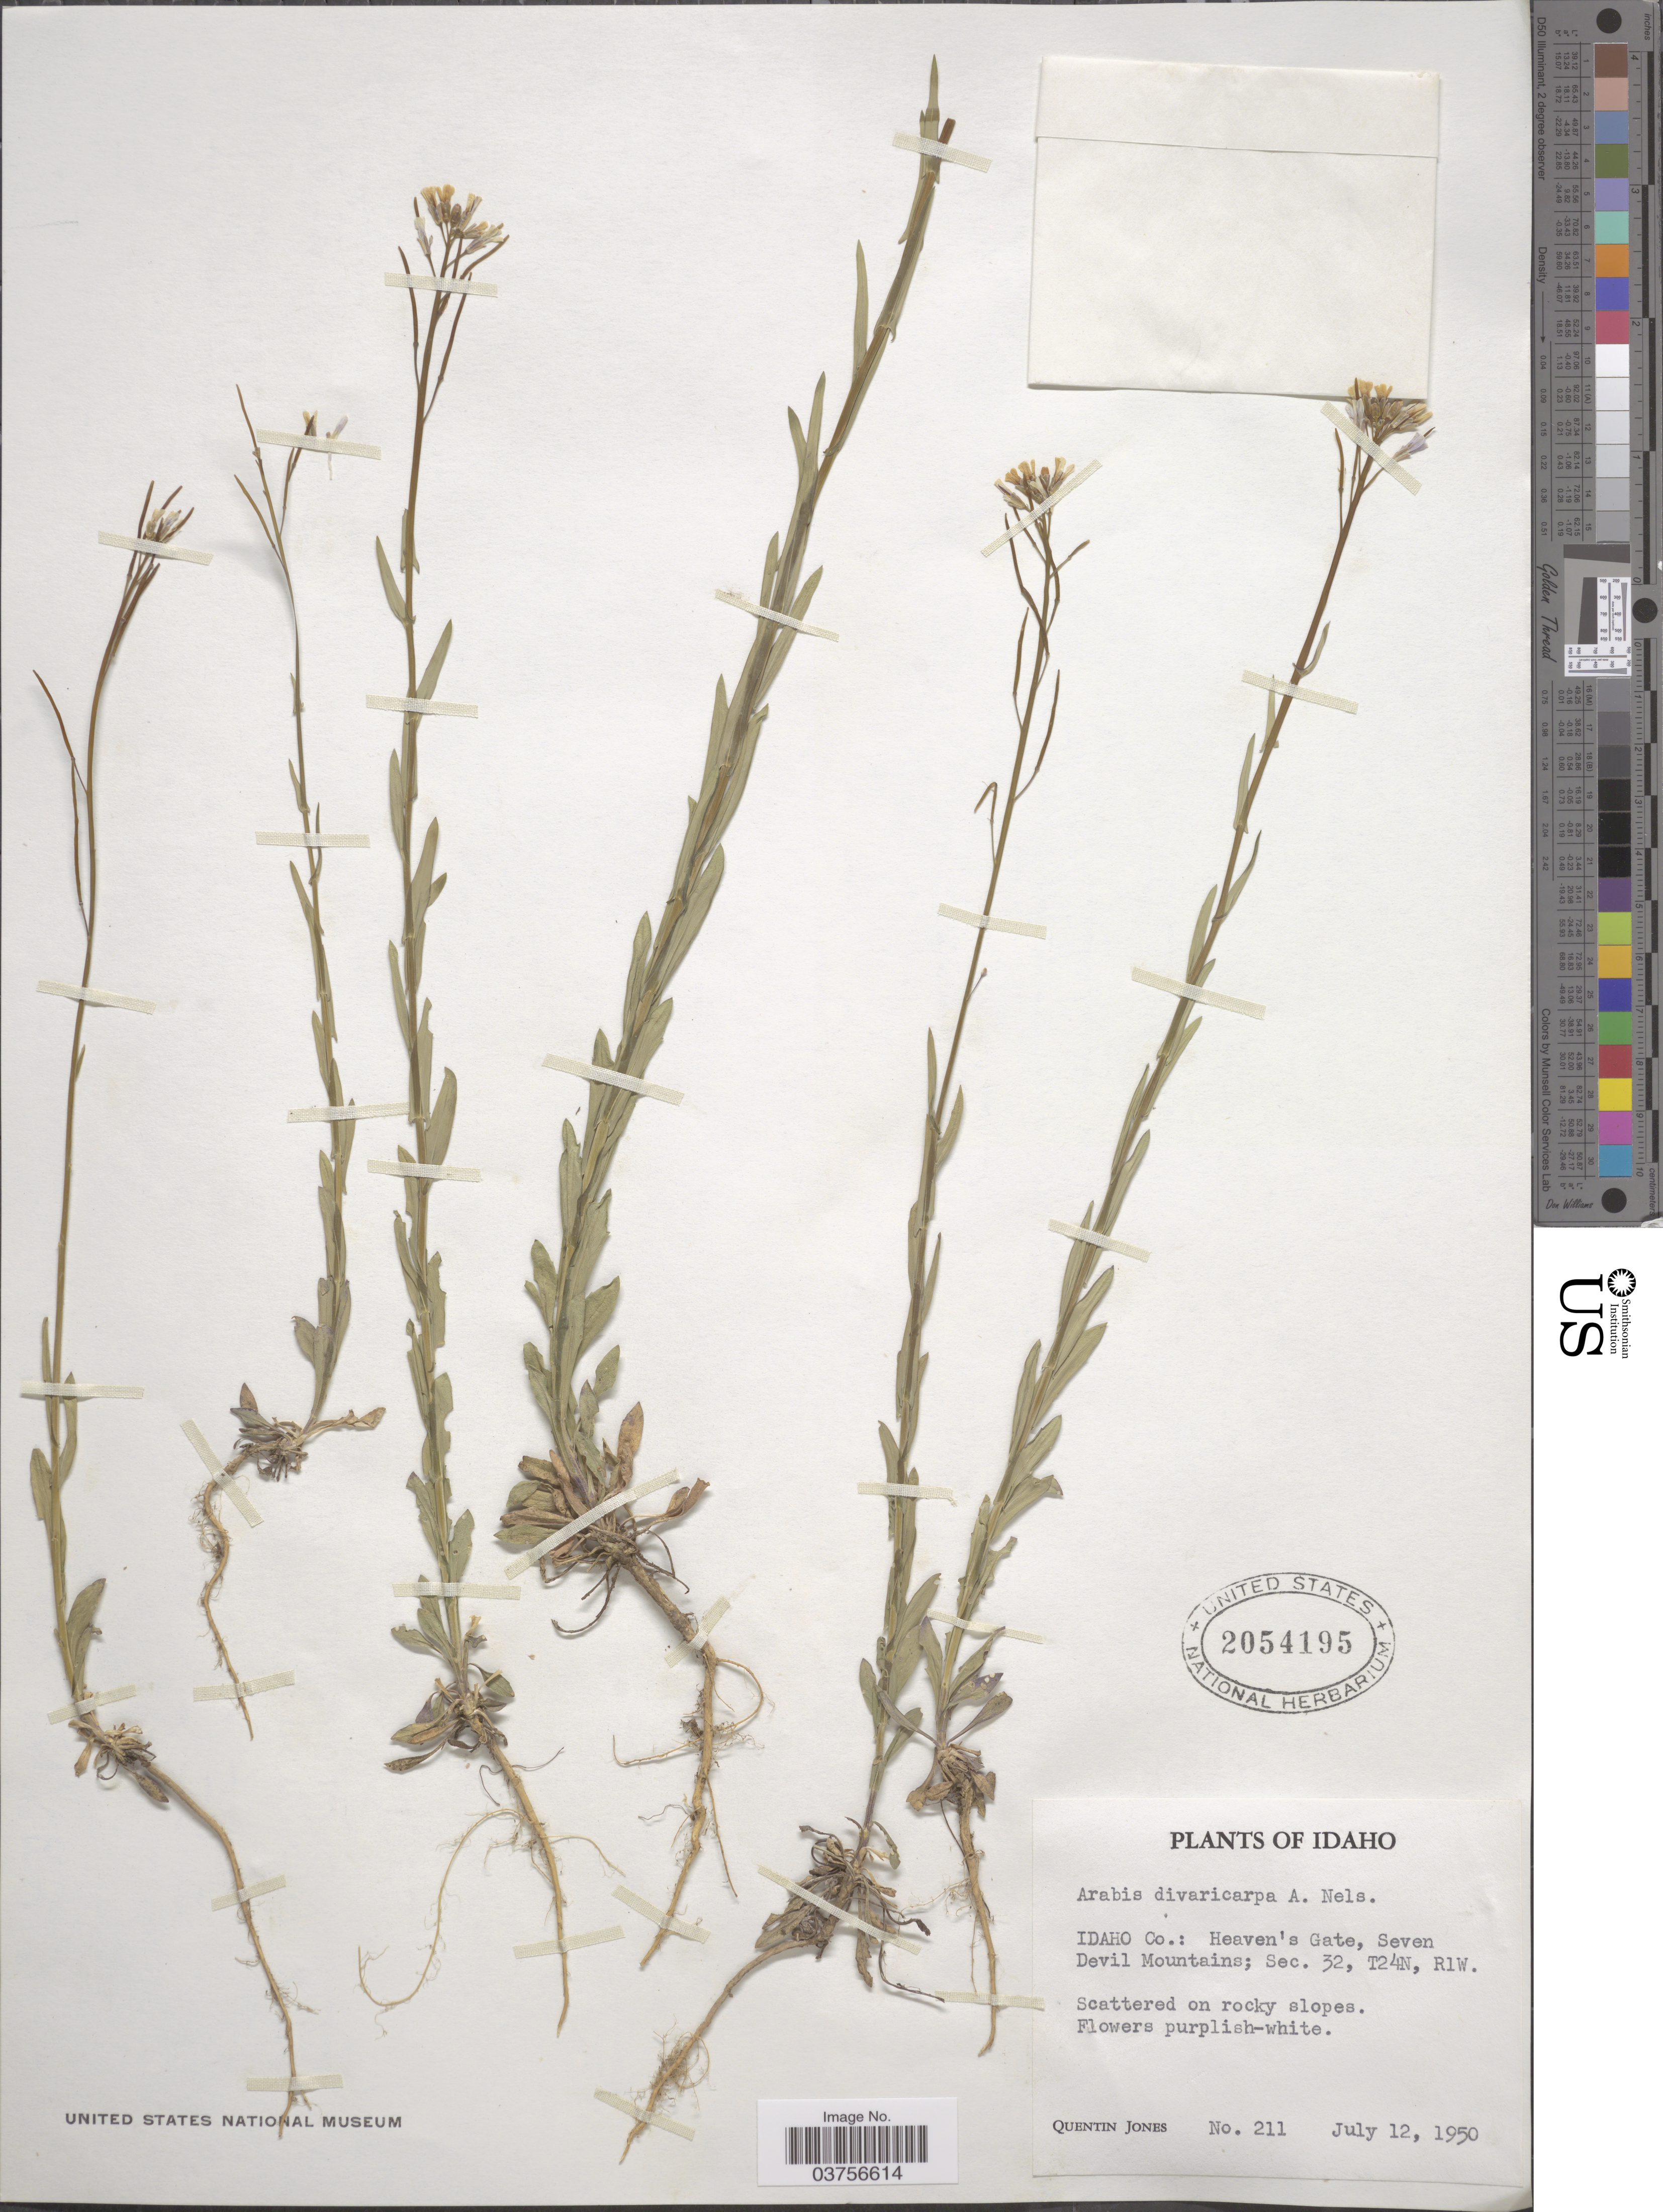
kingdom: Plantae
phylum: Tracheophyta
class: Magnoliopsida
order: Brassicales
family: Brassicaceae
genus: Arabis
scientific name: Arabis divaricarpa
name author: A. Nelson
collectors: Q. Jones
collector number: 211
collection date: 1950-07-12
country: United States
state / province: Idaho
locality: Idaho Co.: Heaven's Gate, Seven Devil Mountains; Sec. 32, T24N, R1W.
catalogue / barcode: US 2054195